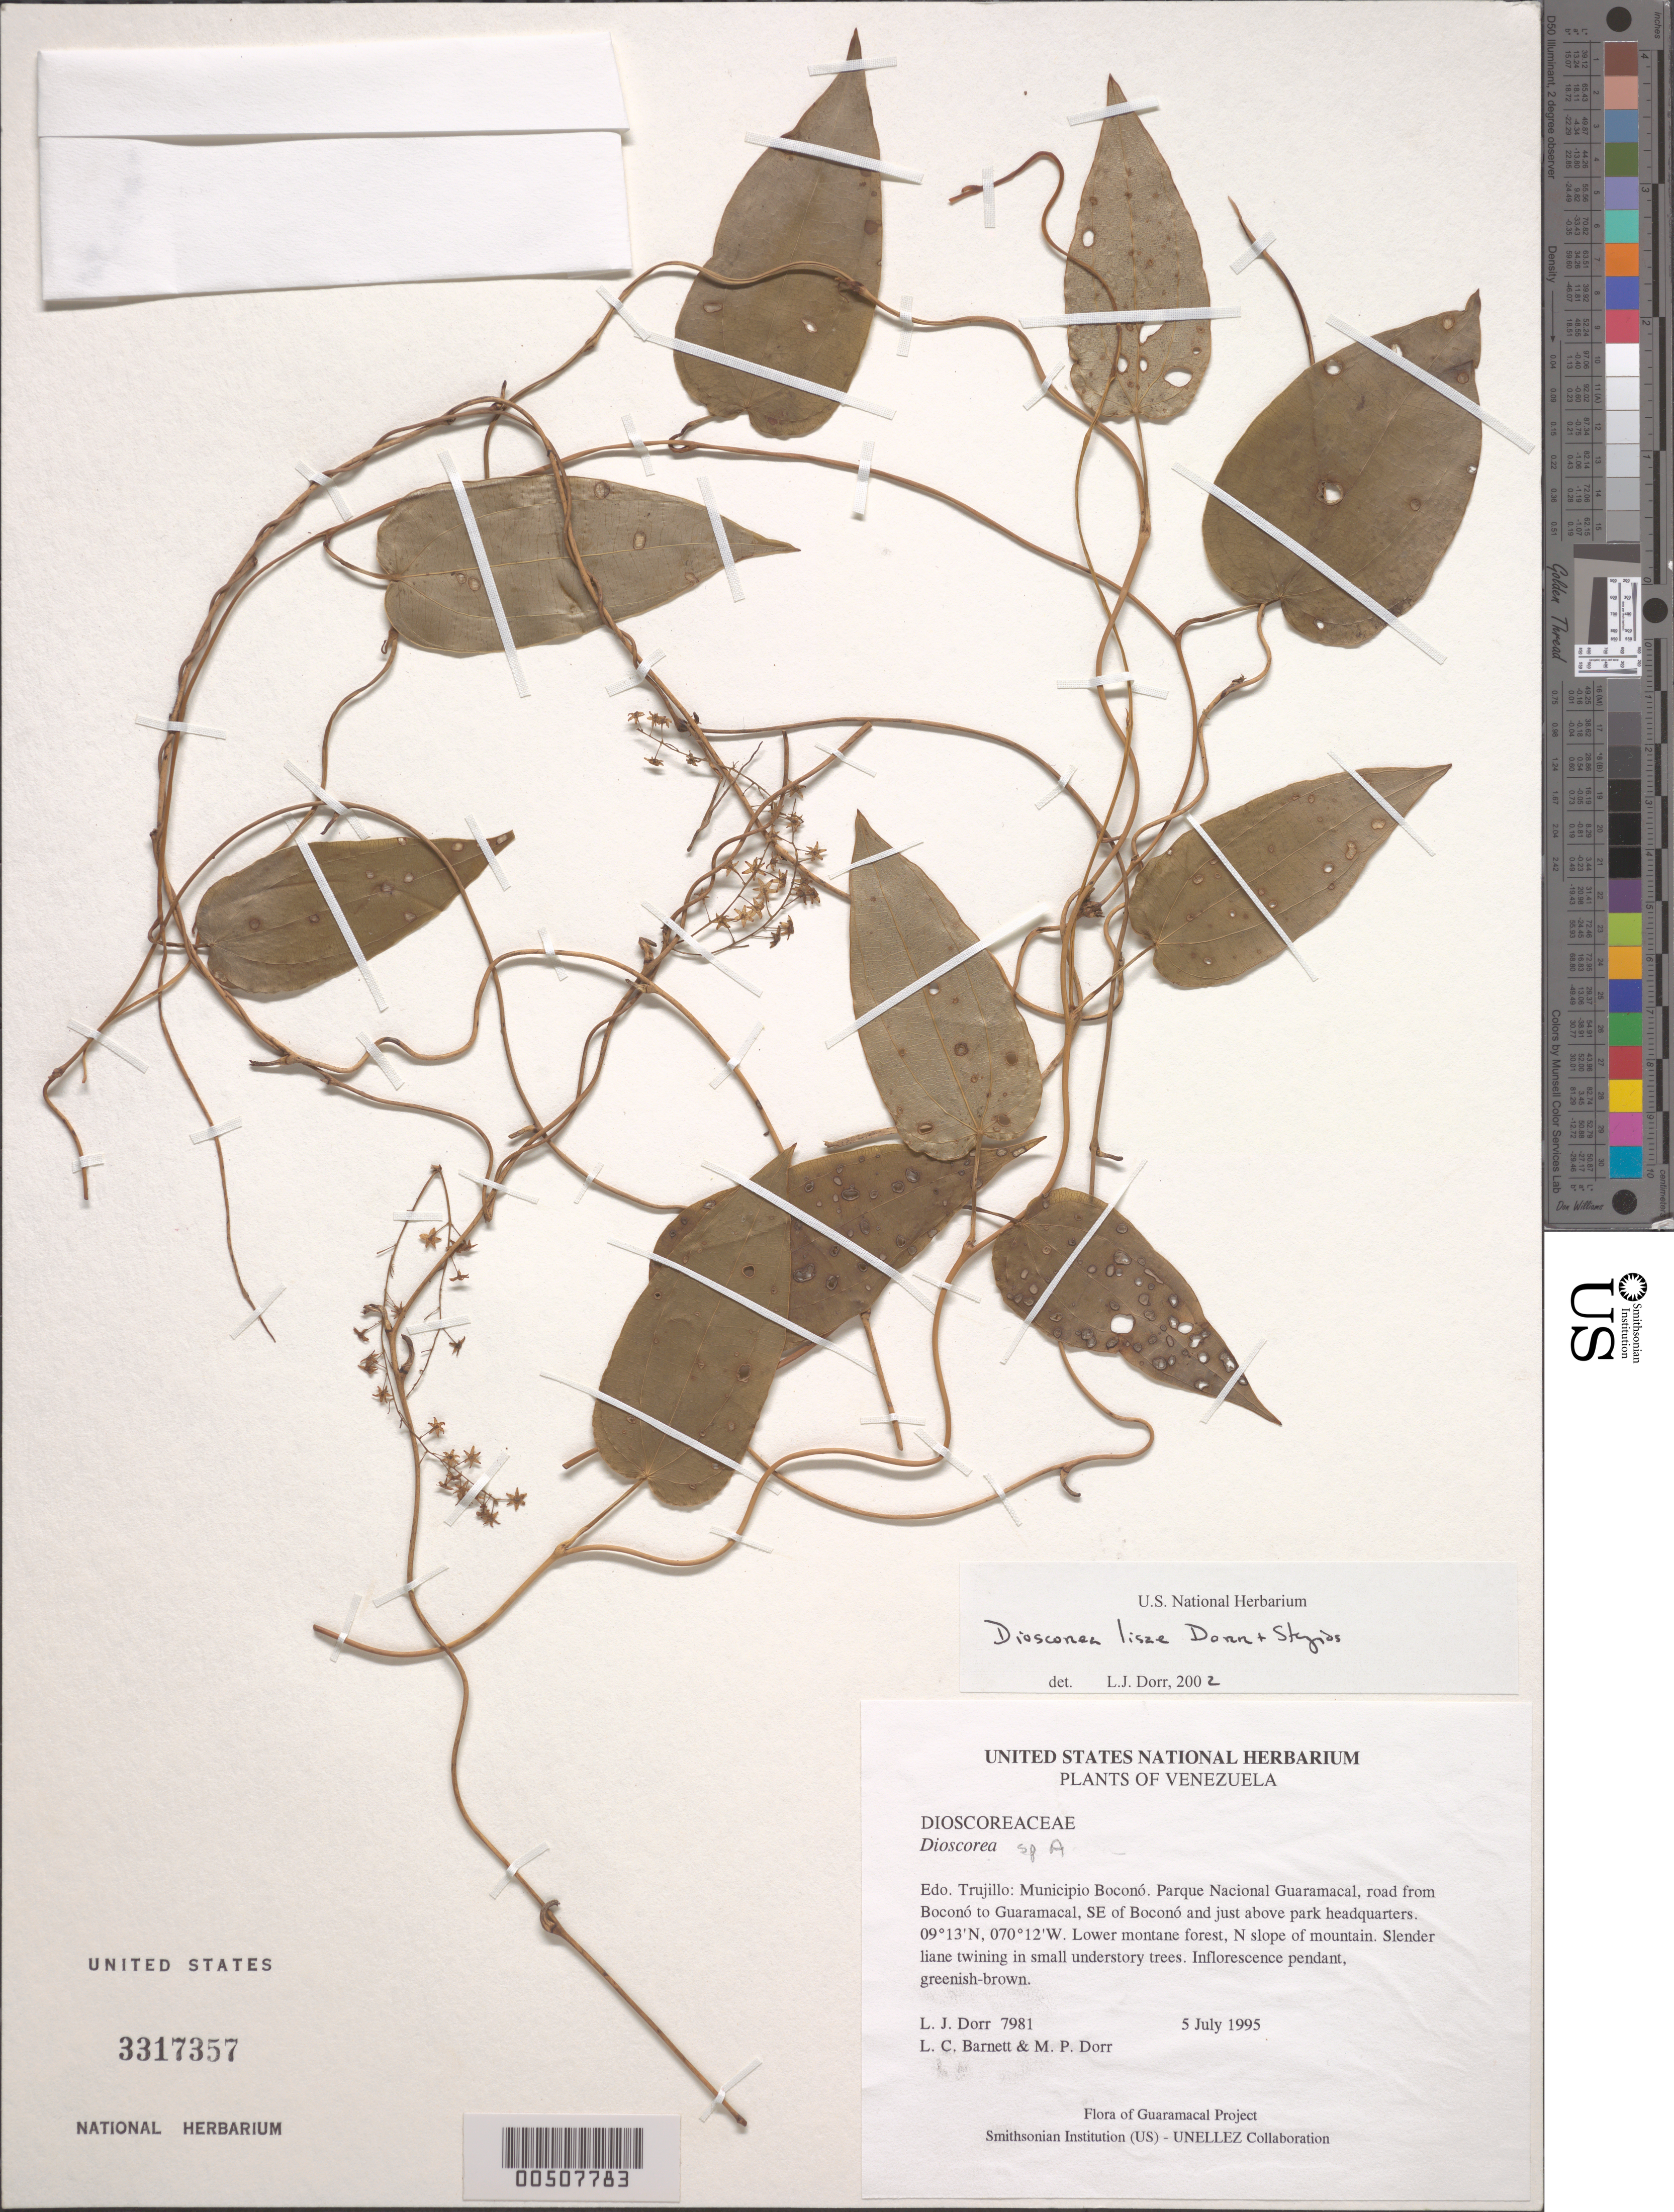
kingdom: Plantae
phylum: Tracheophyta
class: Liliopsida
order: Dioscoreales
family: Dioscoreaceae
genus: Dioscorea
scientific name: Dioscorea lisae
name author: Dorr & Stergios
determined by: Dorr, L. J., (BOT), Smithsonian Institution - National Museum of Natural History (UNITED STATES)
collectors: L. J. Dorr, L. C. Barnett & M. P. Dorr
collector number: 7981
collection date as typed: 05 Jul 1995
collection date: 1995-07-05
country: Venezuela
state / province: Trujillo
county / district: Boconó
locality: Parque Nacional Guaramacal, road from Boconó to Guaramacal, SE of Boconó, just above park headquarters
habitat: Lower montane forest, N slope of mountain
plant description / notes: NY, PORT, US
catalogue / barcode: US 3317357